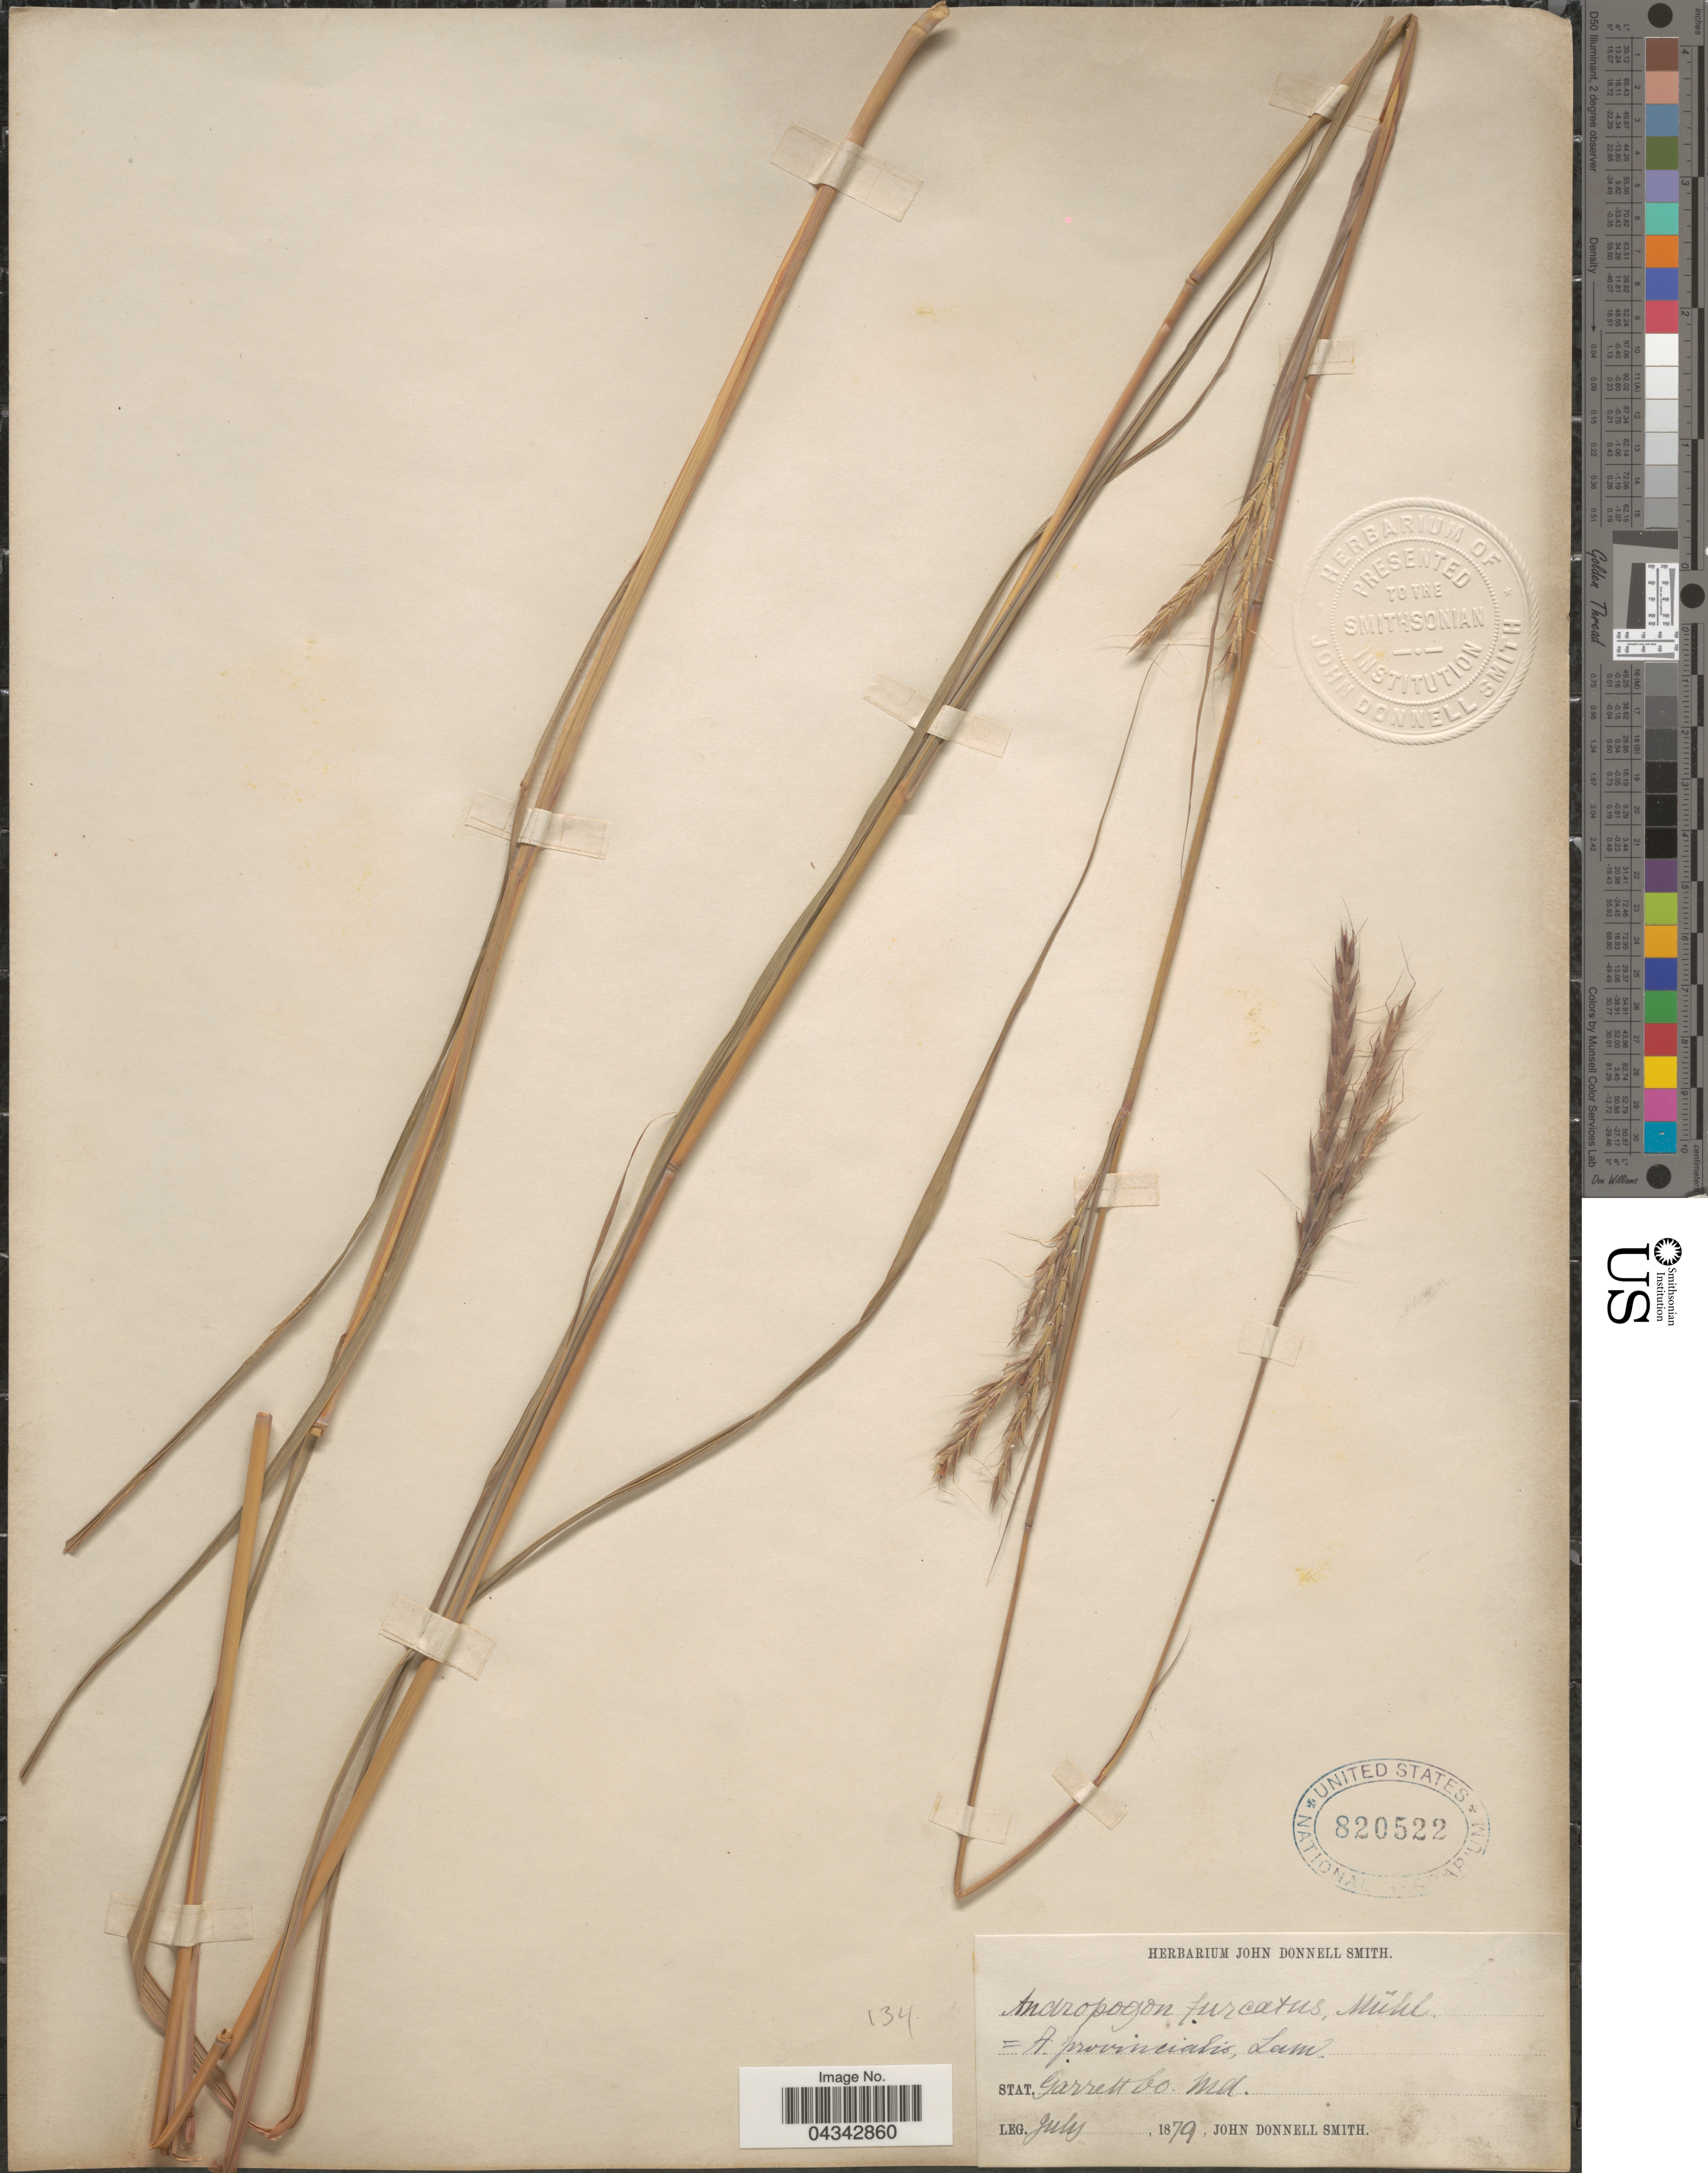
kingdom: Plantae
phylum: Tracheophyta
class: Liliopsida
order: Poales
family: Poaceae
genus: Andropogon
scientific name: Andropogon gerardii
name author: Vitman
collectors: J. Donnell Smith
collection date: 1879-07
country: United States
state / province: Maryland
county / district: Garrett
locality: Stat. Garrett Co.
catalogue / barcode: US 820522